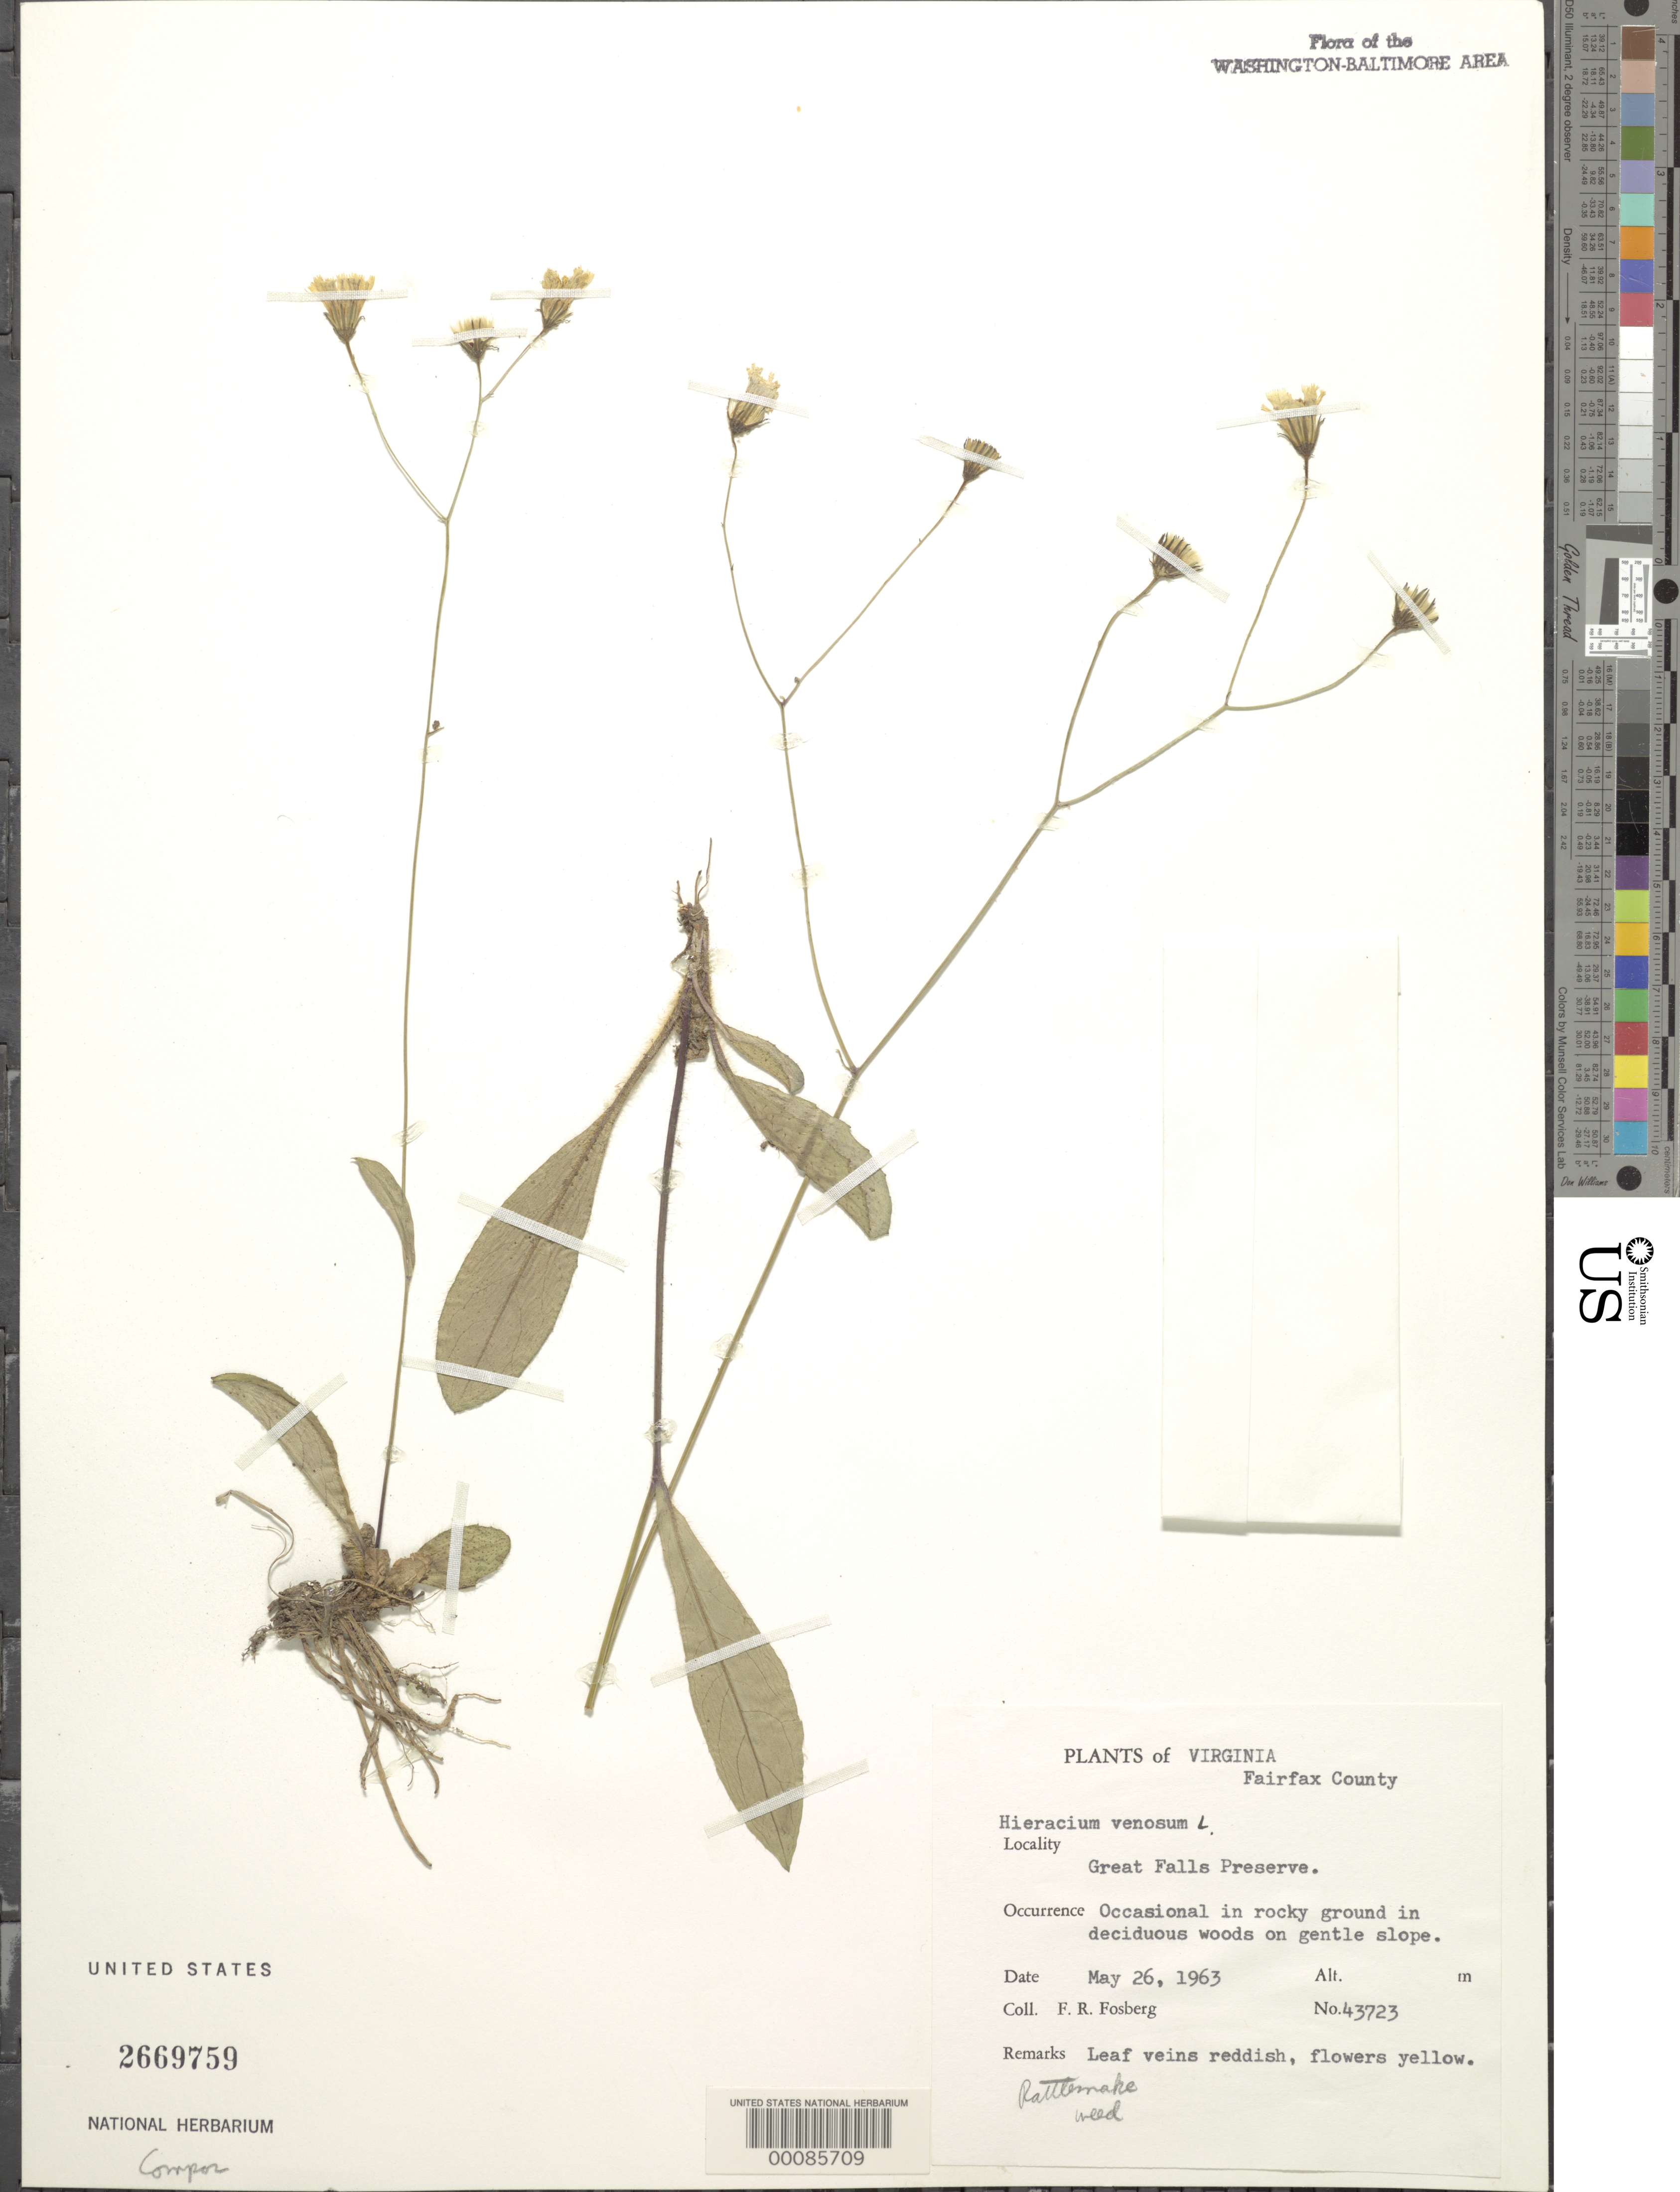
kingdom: Plantae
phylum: Tracheophyta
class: Magnoliopsida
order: Asterales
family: Asteraceae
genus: Hieracium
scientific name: Hieracium venosum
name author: L.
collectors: F. R. Fosberg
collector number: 43723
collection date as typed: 26 May 1963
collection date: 1963-05-26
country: United States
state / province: Virginia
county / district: Fairfax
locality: Great Falls Preserve C. & O. Canal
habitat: Rocky woods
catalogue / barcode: US 2669759